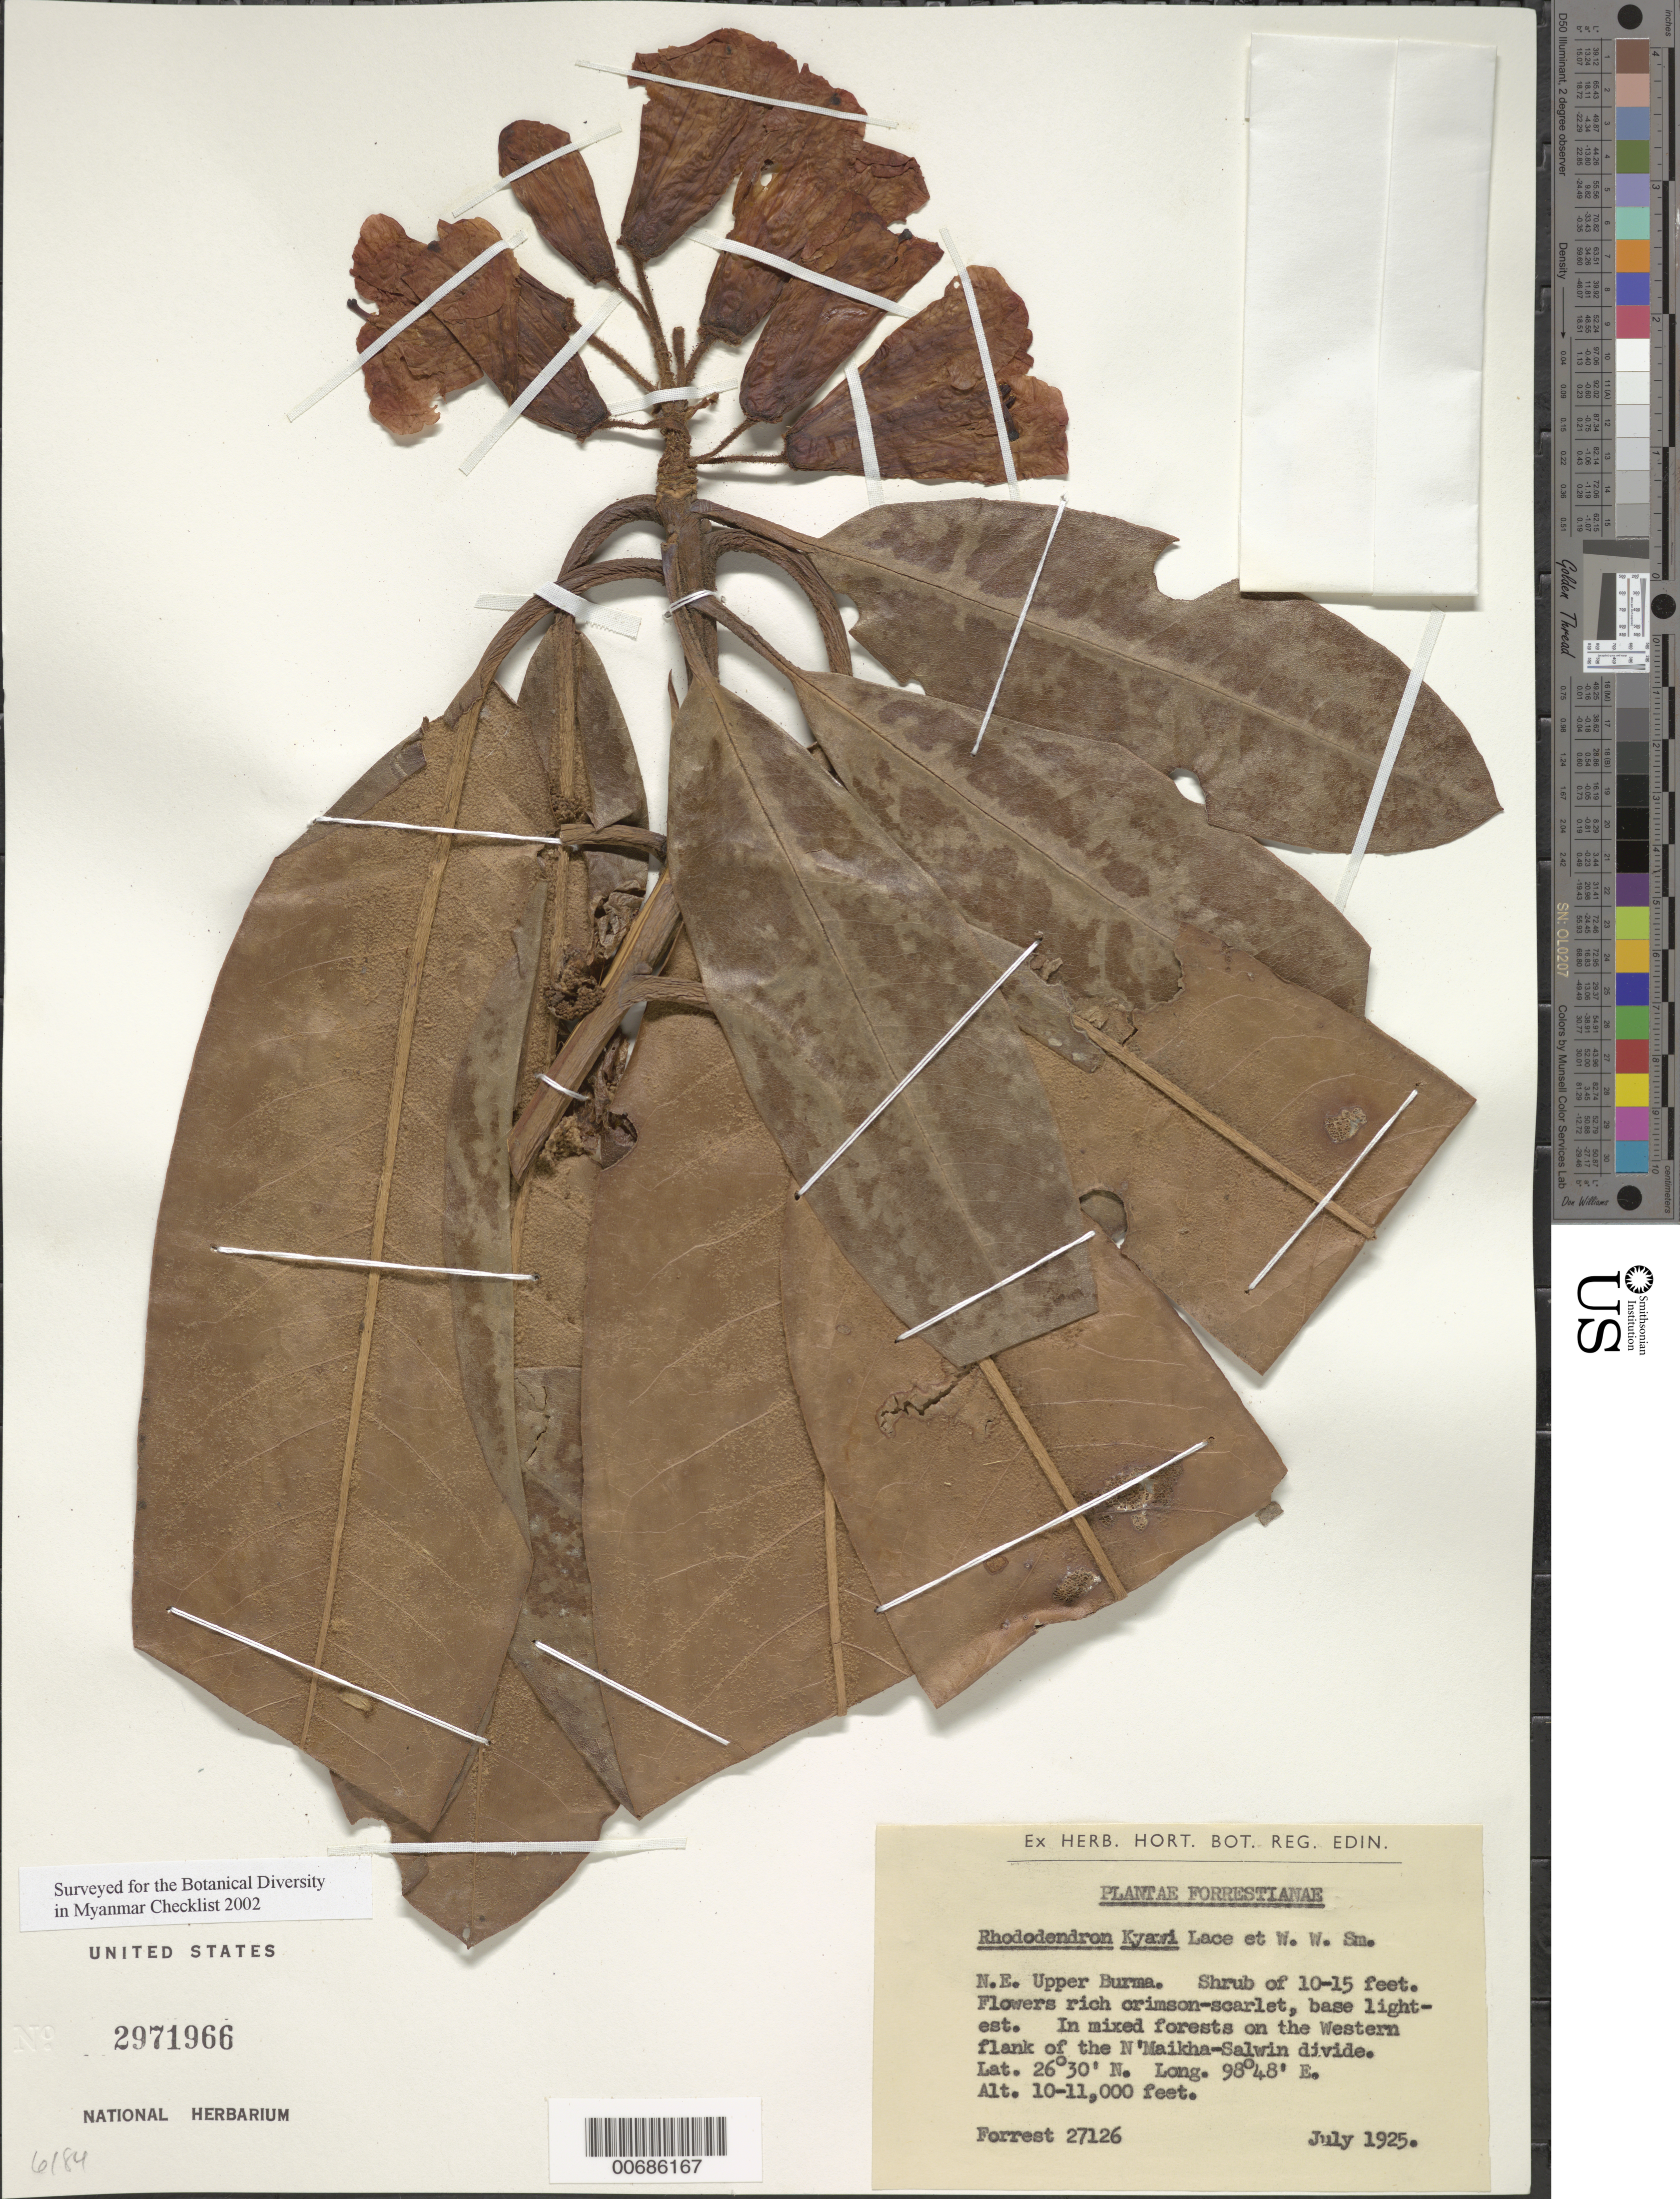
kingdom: Plantae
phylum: Tracheophyta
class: Magnoliopsida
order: Ericales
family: Ericaceae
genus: Rhododendron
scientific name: Rhododendron kyawi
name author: Lace & W.W. Sm.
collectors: G. Forrest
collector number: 27126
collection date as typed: Jul 1919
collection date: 1919-07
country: Myanmar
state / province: Kachin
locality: N'Maikha-Salwin Divide, W flank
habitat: Mixed forests on W flank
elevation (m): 3048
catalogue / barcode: US 2971966